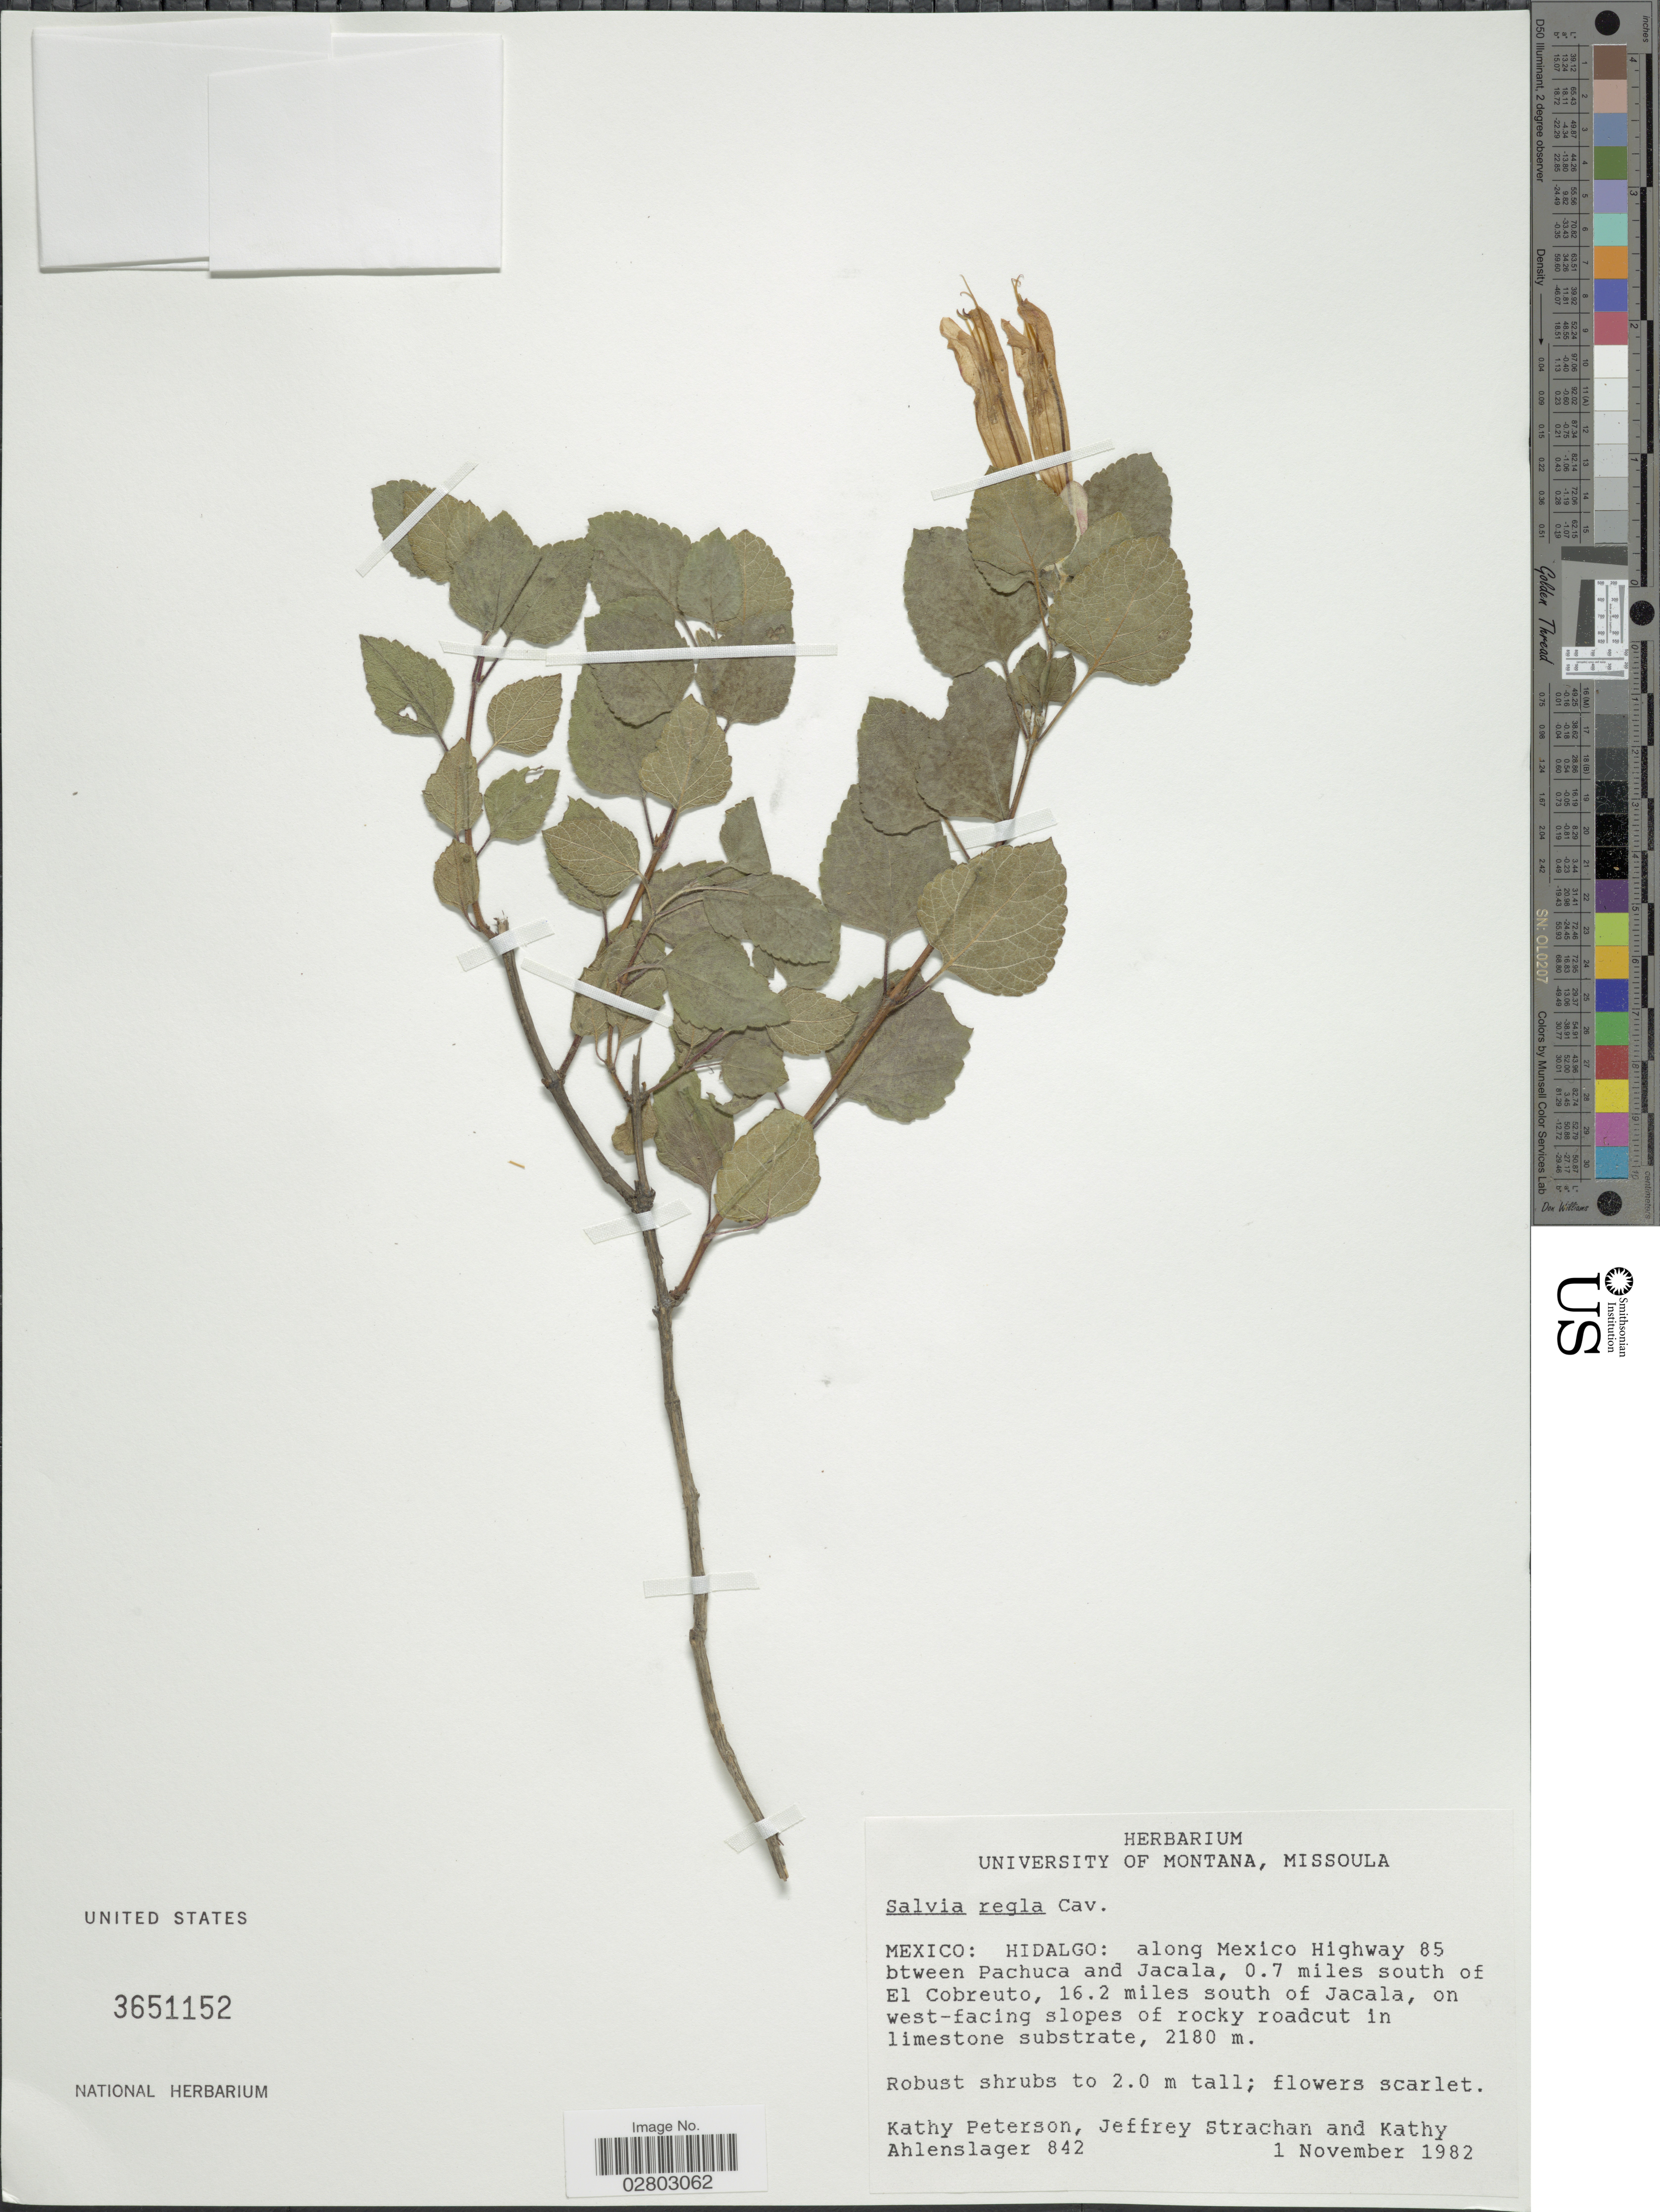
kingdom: Plantae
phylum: Tracheophyta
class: Magnoliopsida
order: Lamiales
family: Lamiaceae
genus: Salvia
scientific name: Salvia regla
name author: Cav.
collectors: K. Peterson, J. Strachan & K. Ahlenslager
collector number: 842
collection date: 1982-11-01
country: Mexico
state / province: Hidalgo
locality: Along Mexico Highway 85 between Pachuca and Jacala, 0.7 miles south of El Cobreuto, 16.2 miles south of Jacala, on west-facing slopes of rocky roadcut in limestone substrate.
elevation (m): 2180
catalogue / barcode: US 3651152